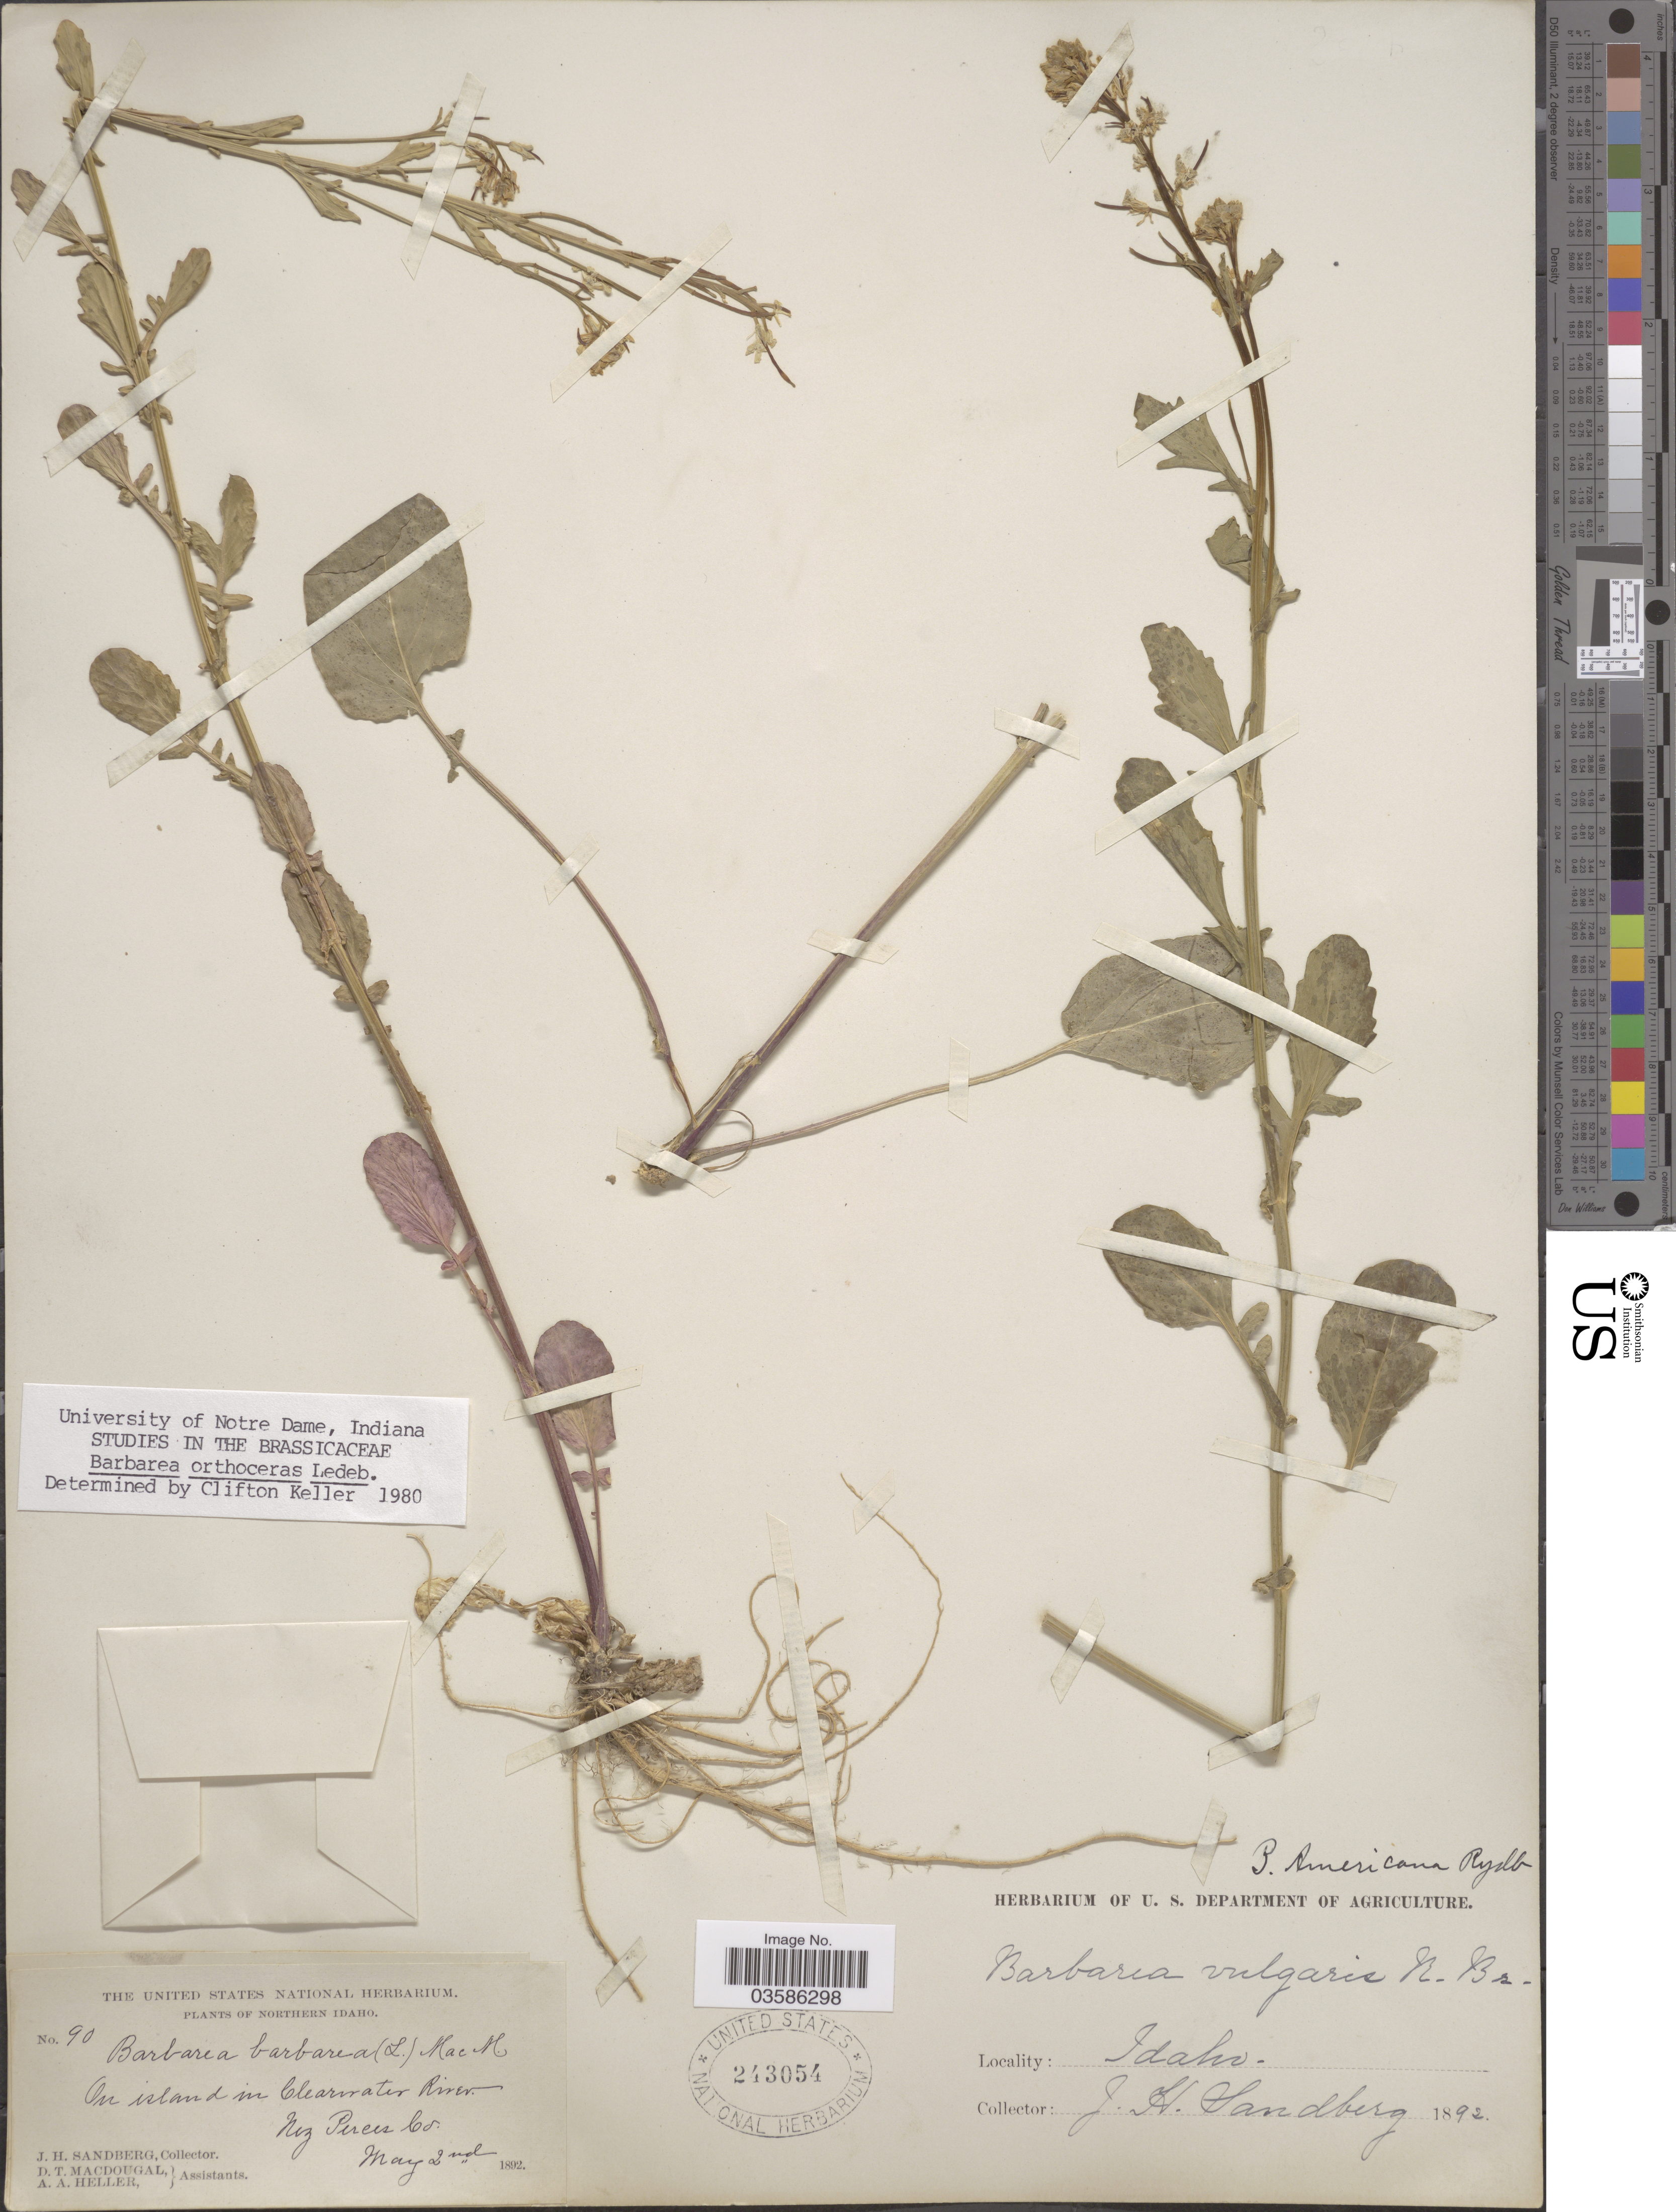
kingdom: Plantae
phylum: Tracheophyta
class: Magnoliopsida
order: Brassicales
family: Brassicaceae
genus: Barbarea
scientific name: Barbarea orthoceras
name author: Ledeb.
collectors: J. H. Sandberg, D. T. MacDougal & A. A. Heller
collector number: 90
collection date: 1892-05-02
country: United States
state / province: Idaho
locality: Northern Idaho. On island in Clearwater River. Nez Perces Co.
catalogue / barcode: US 243054